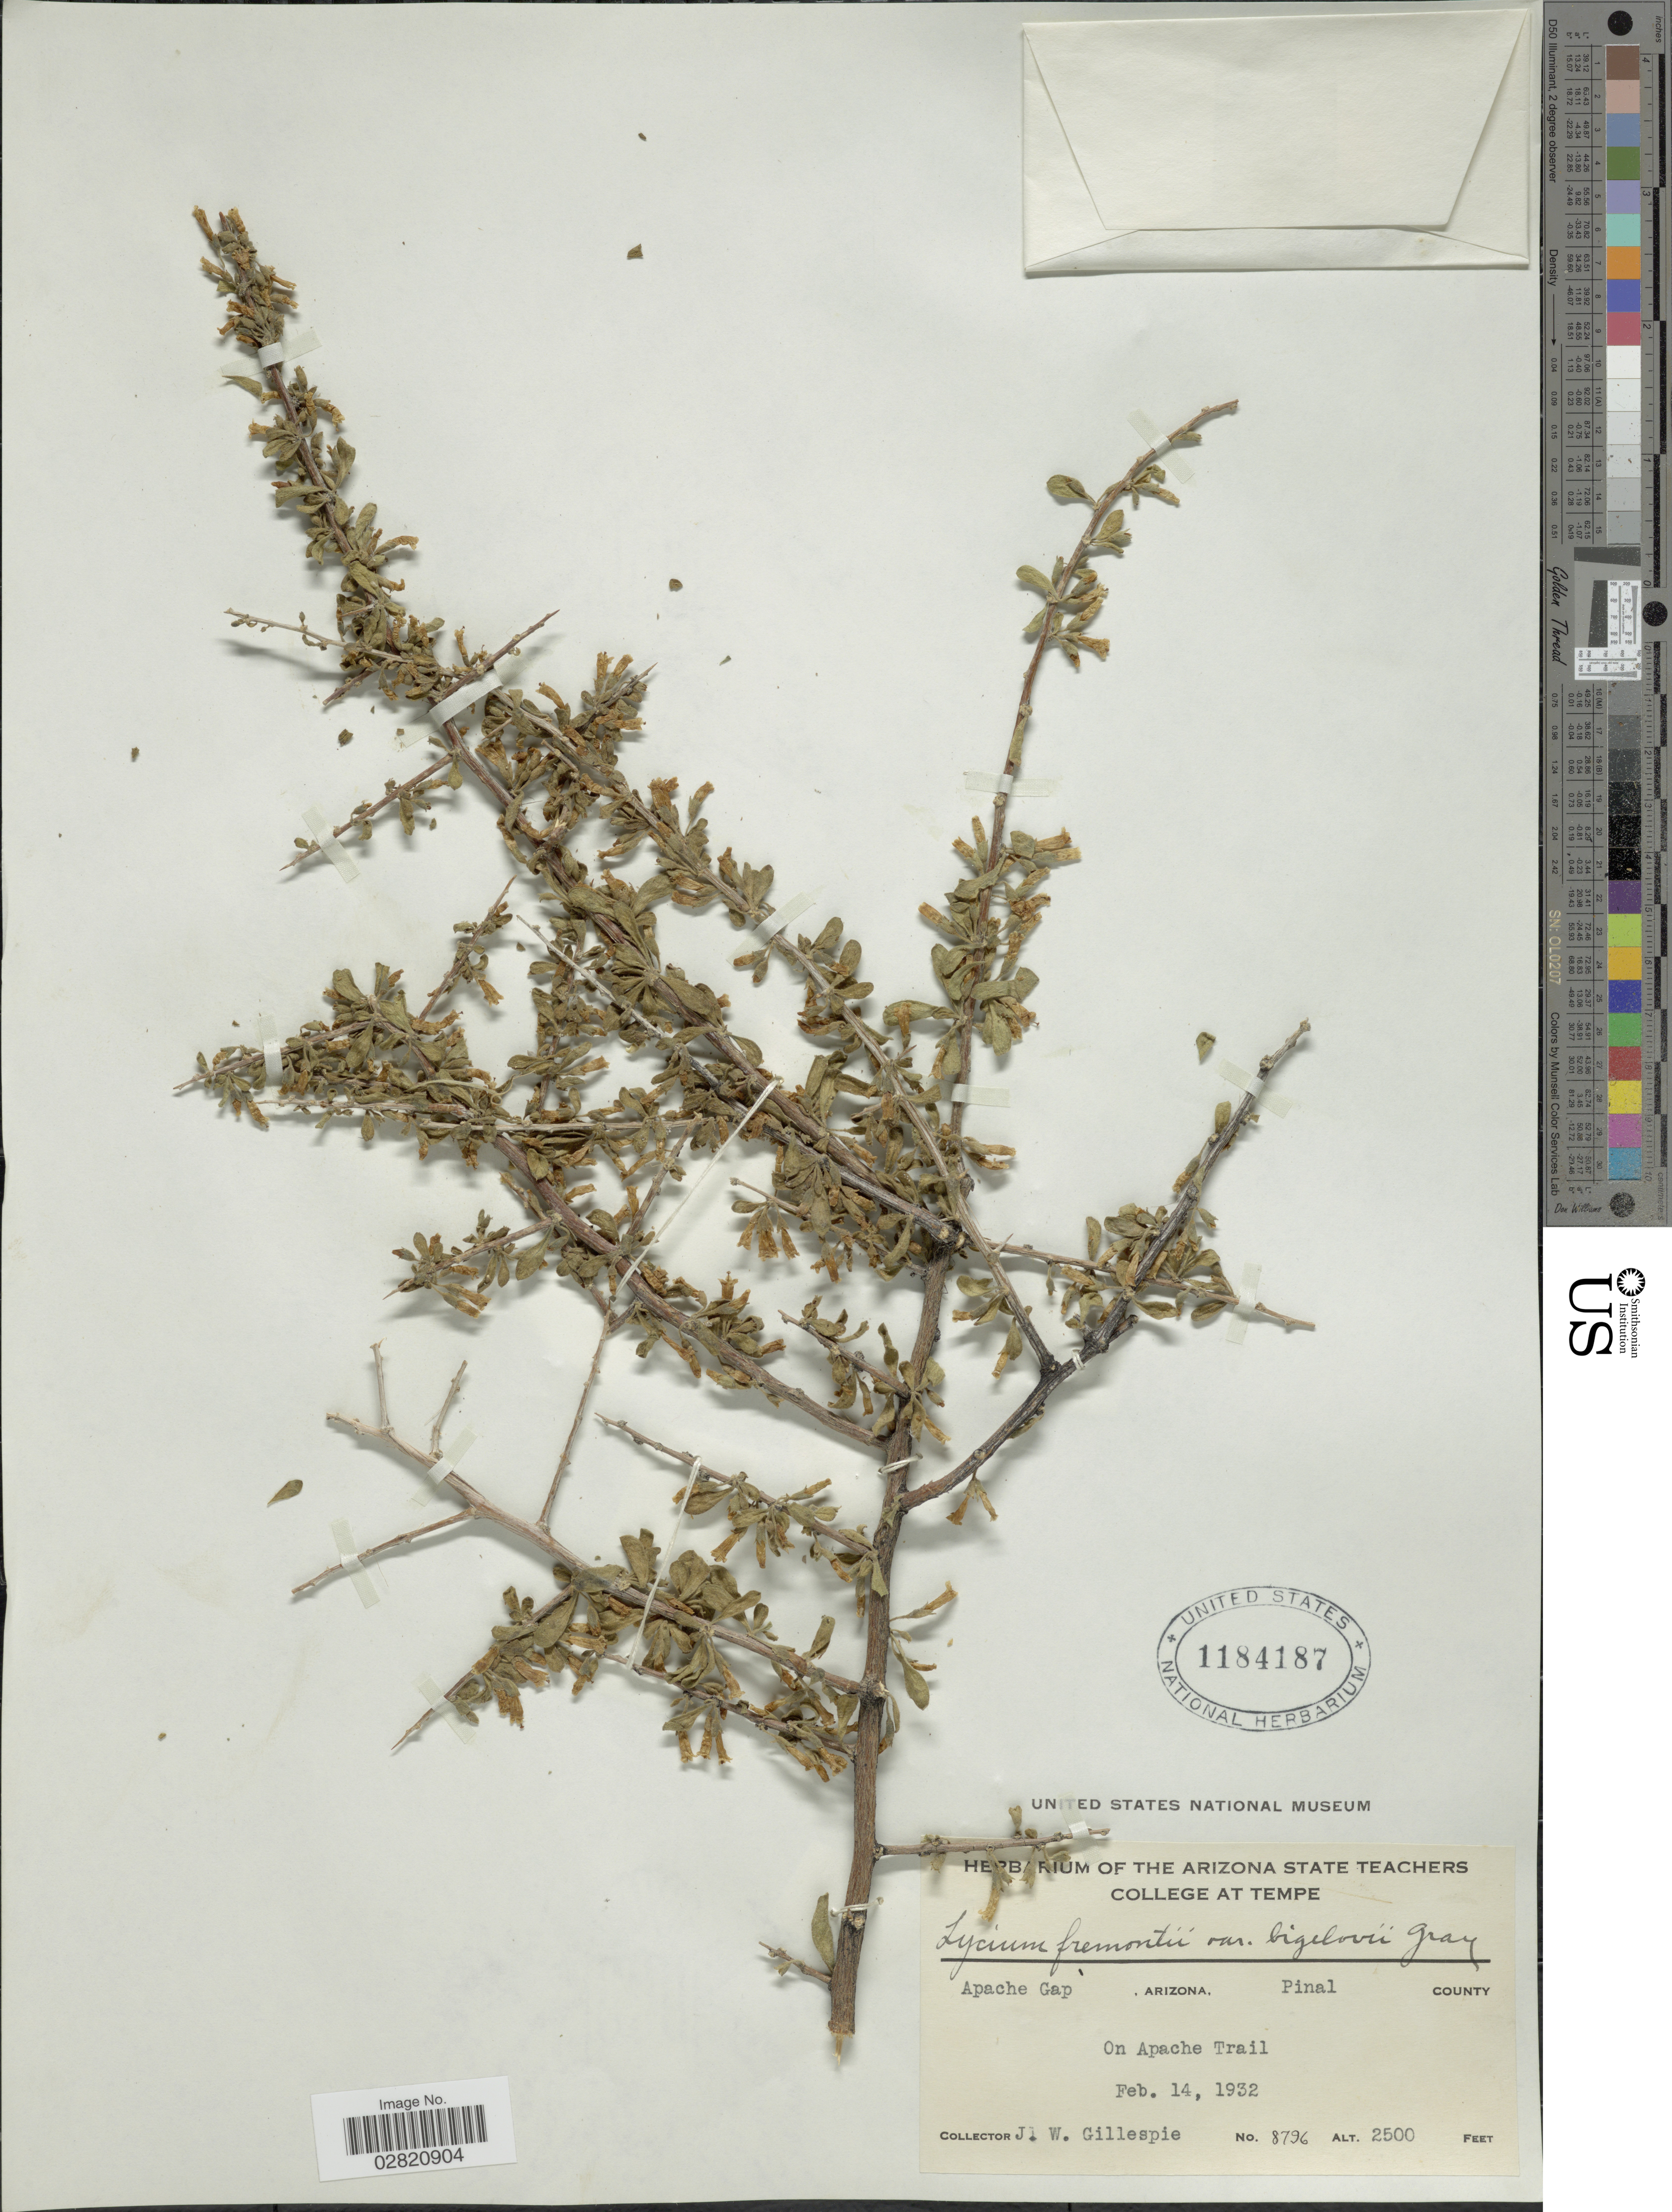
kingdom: Plantae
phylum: Tracheophyta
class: Magnoliopsida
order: Solanales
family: Solanaceae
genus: Lycium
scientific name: Lycium bigelovii (A. Gray) C.L. Hitchc. comb. nov. ined.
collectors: J. W. Gillespie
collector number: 8796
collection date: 1932-02-14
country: United States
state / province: Arizona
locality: Apache Gap. Pinal County. On Apache Trail.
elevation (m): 762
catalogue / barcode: US 1184187